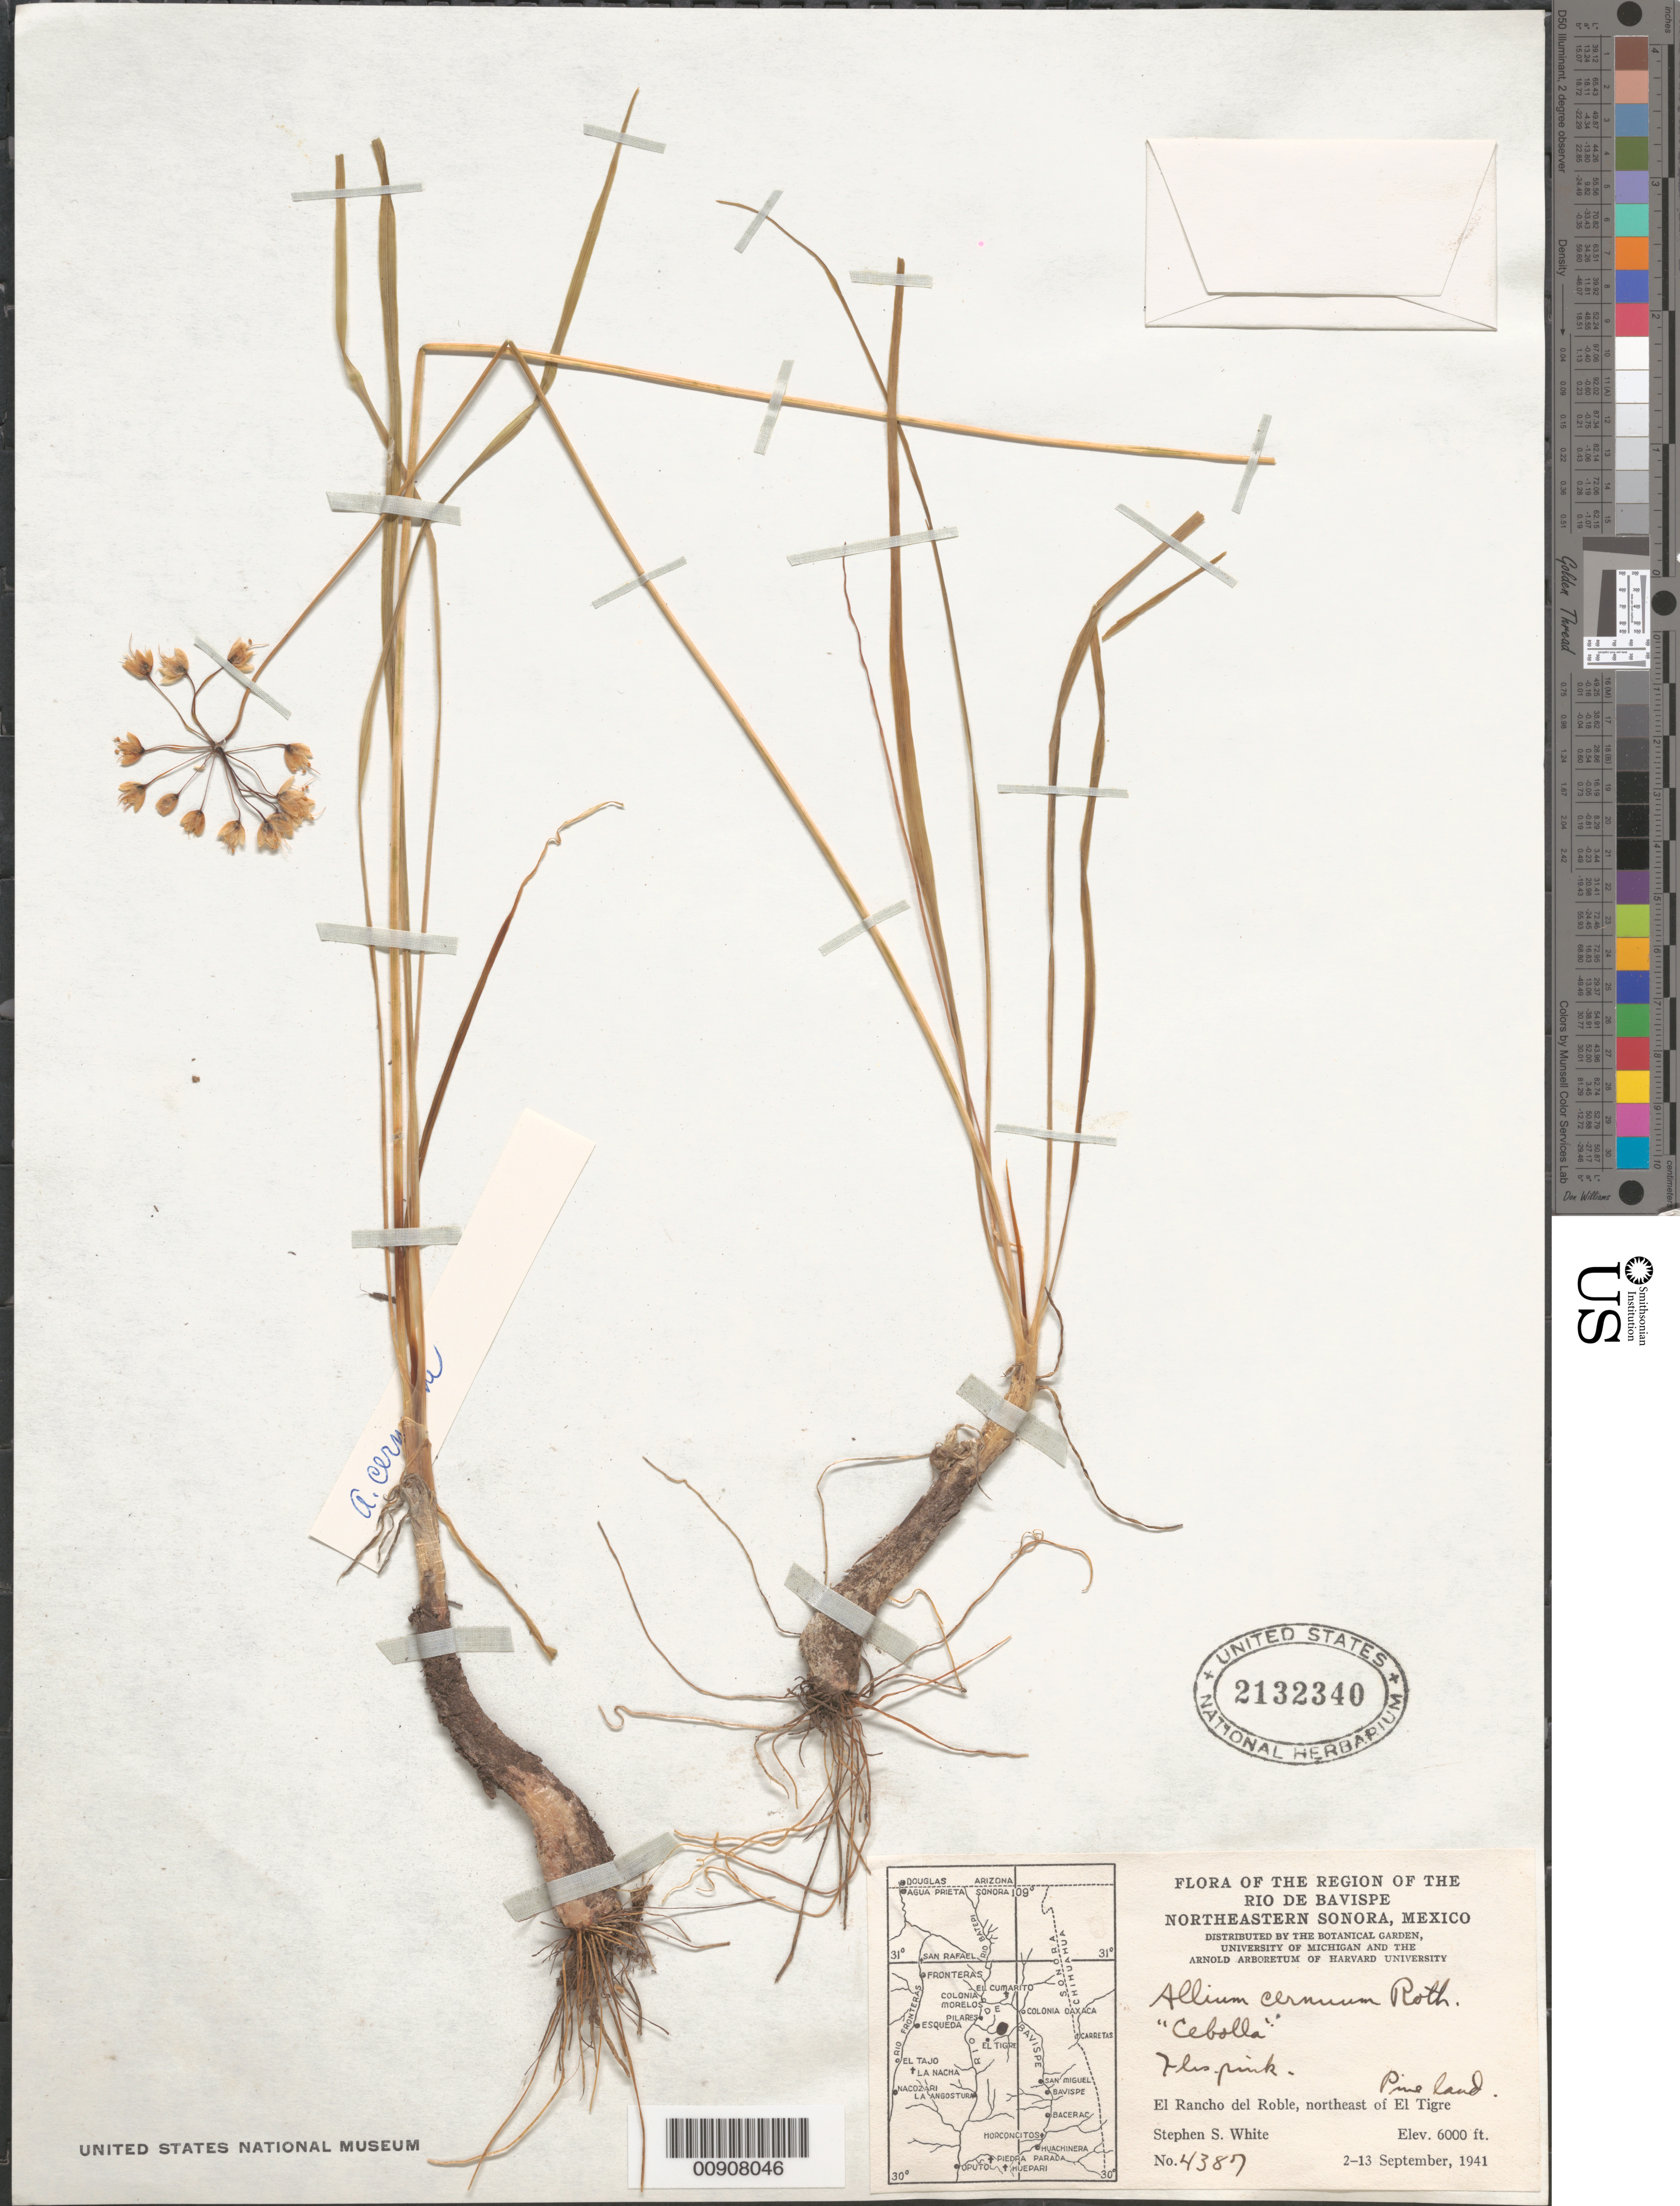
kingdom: Plantae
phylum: Tracheophyta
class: Liliopsida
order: Asparagales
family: Amaryllidaceae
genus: Allium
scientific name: Allium cernuum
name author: Roth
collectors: S. S. White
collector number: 4387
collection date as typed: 02 Sep 1941 to 13 Sep 1941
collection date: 1941-09-02/1941-09-13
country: Mexico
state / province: Sonora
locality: El Rancho del Roble, northeast of El Tigre. Region of the Río de Bavispe, Northeastern Sonora.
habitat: Pine land.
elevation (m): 1829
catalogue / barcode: US 2132340